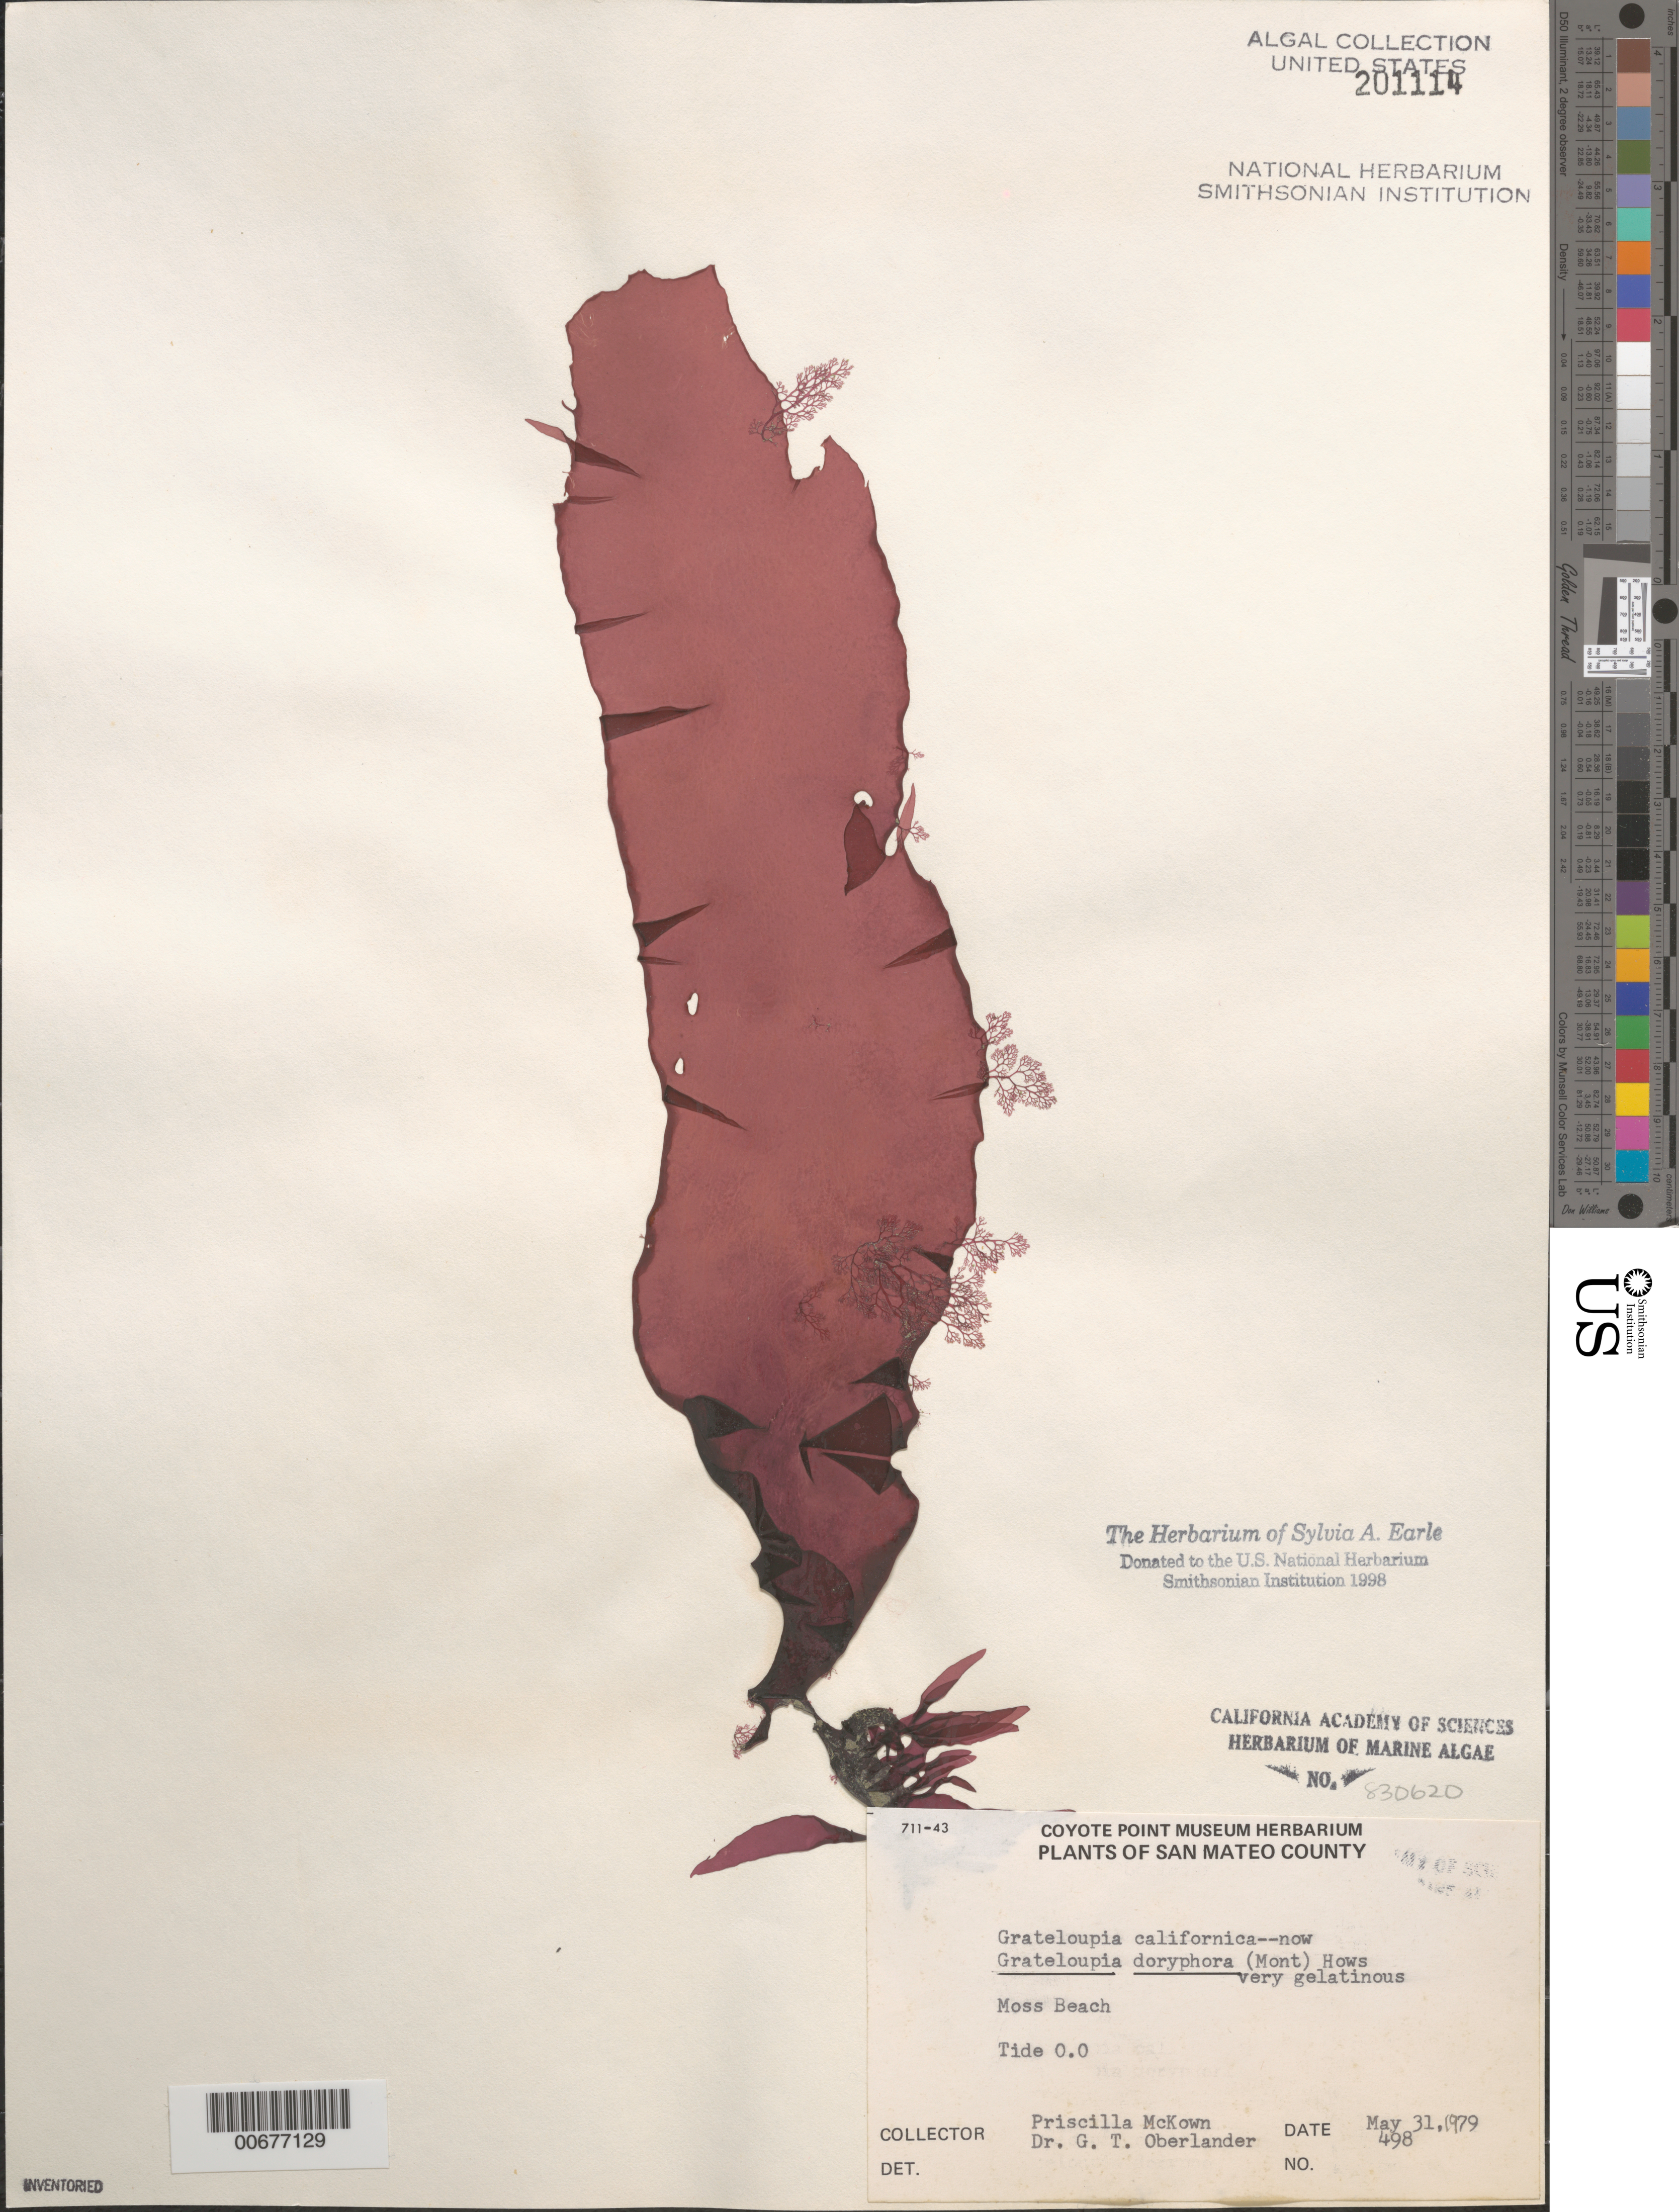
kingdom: Plantae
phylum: Rhodophyta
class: Florideophyceae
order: Halymeniales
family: Halymeniaceae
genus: Grateloupia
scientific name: Grateloupia doryphora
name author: (Mont.) Howe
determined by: Oberlander, G. T.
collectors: P. McKown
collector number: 498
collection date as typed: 31 May 1979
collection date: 1979-05-31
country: United States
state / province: California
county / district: San Mateo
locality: Moss Beach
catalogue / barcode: US 201114